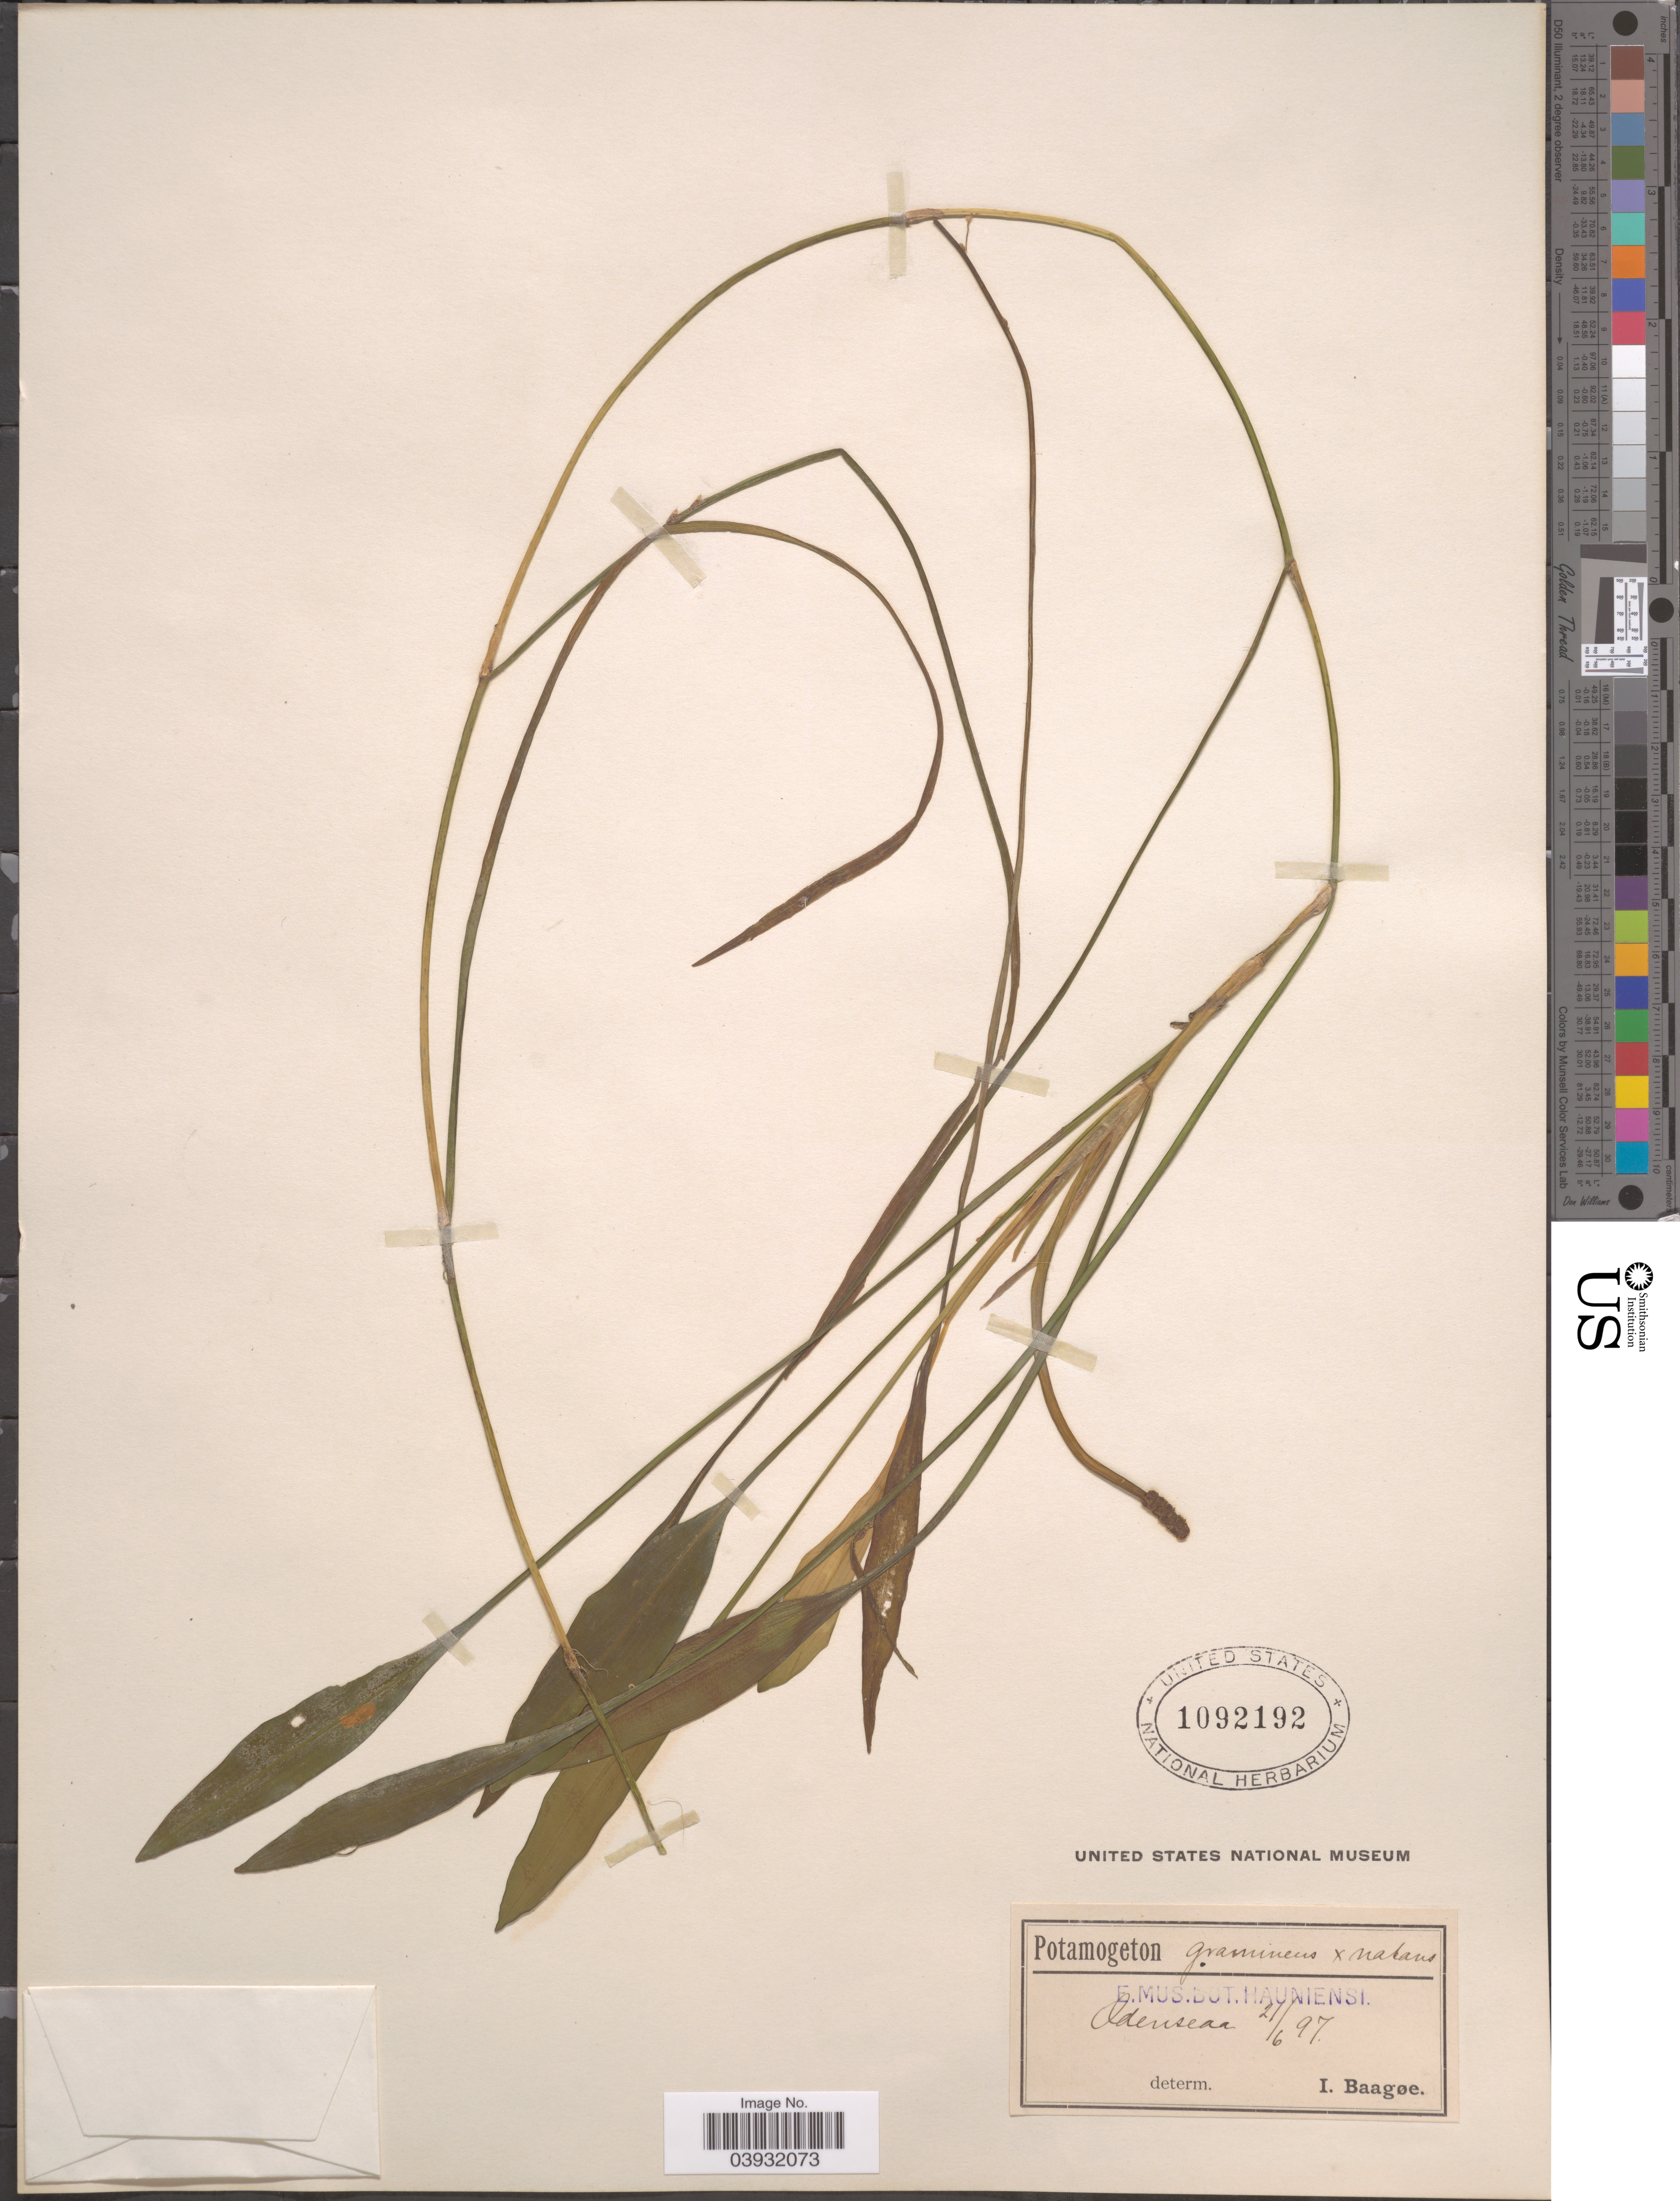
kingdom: Plantae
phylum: Tracheophyta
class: Liliopsida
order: Alismatales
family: Potamogetonaceae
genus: Potamogeton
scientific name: Potamogeton gramineus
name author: L.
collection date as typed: Transcribed d/m/y: 27/6/97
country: Denmark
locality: Odenseae.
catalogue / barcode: US 1092192